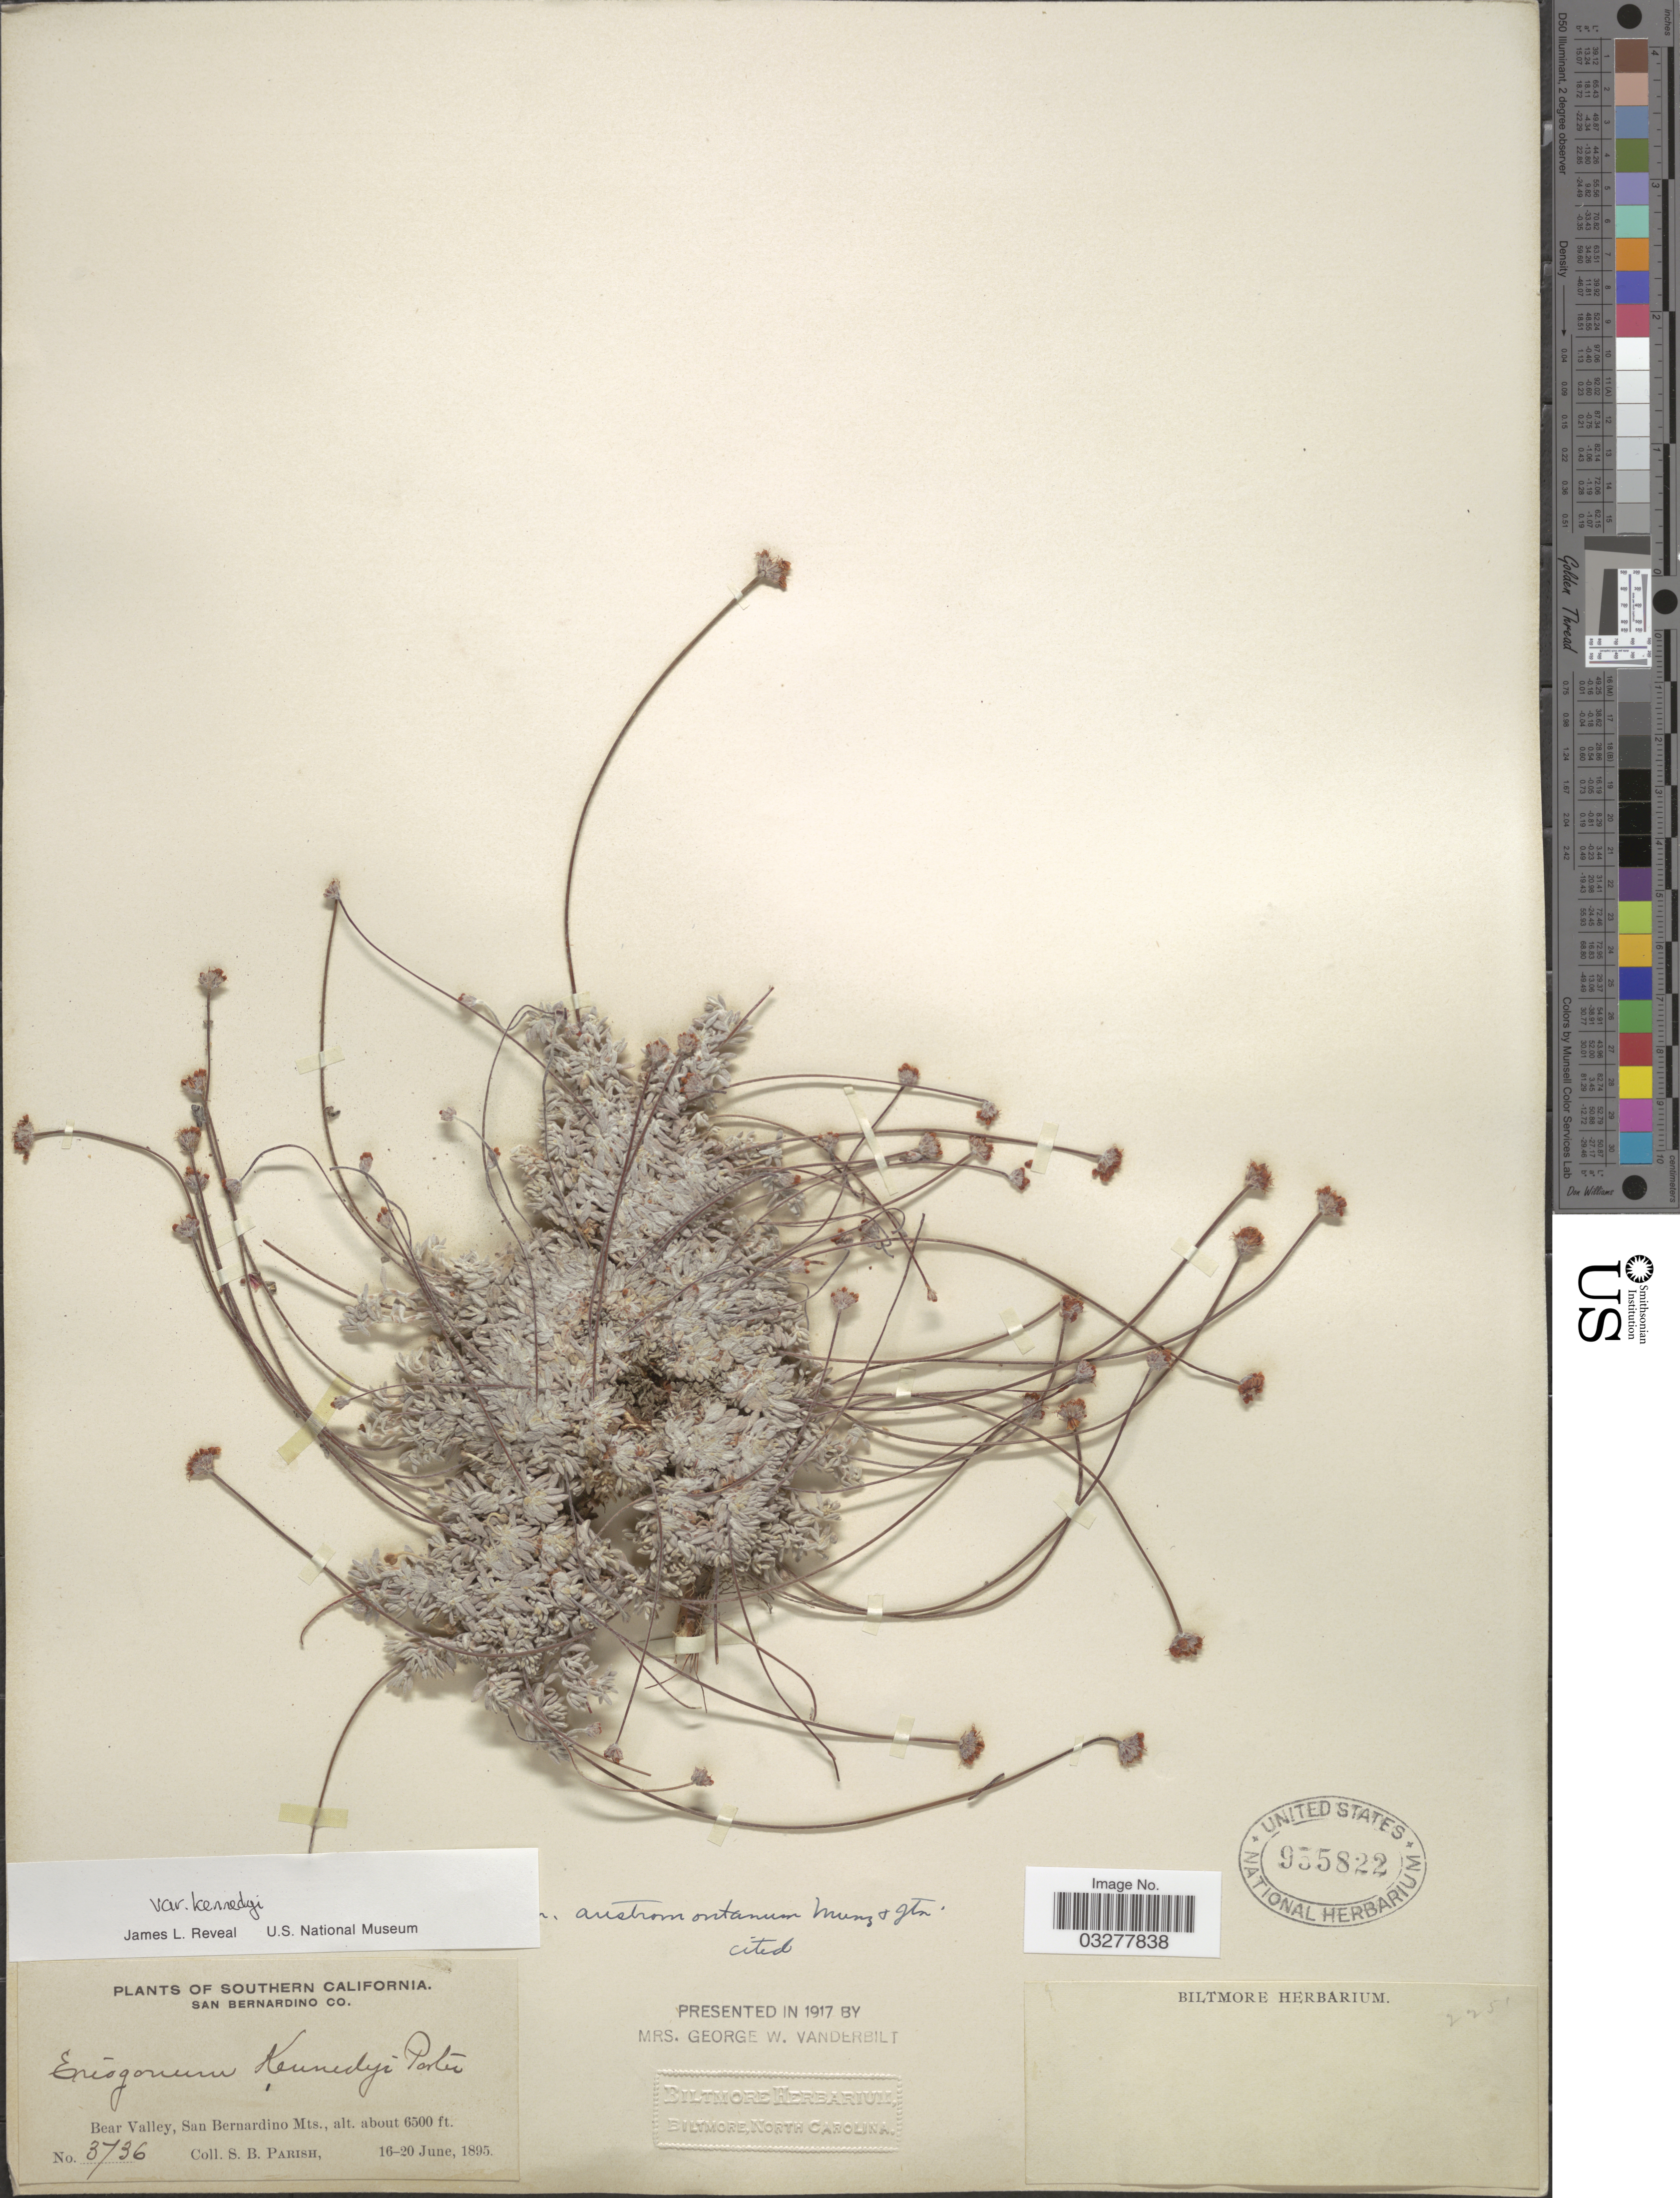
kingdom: Plantae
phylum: Tracheophyta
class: Magnoliopsida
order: Caryophyllales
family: Polygonaceae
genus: Eriogonum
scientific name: Eriogonum kennedyi var. kennedyi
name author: Porter ex S. Watson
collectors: S. B. Parish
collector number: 3736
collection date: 1895-06-16/1895-06-20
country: United States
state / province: California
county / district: San Bernardino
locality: Southern California. San Bernardino Co. Bear Valley, San Bernardino Mts.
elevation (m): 1981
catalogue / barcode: US 955822